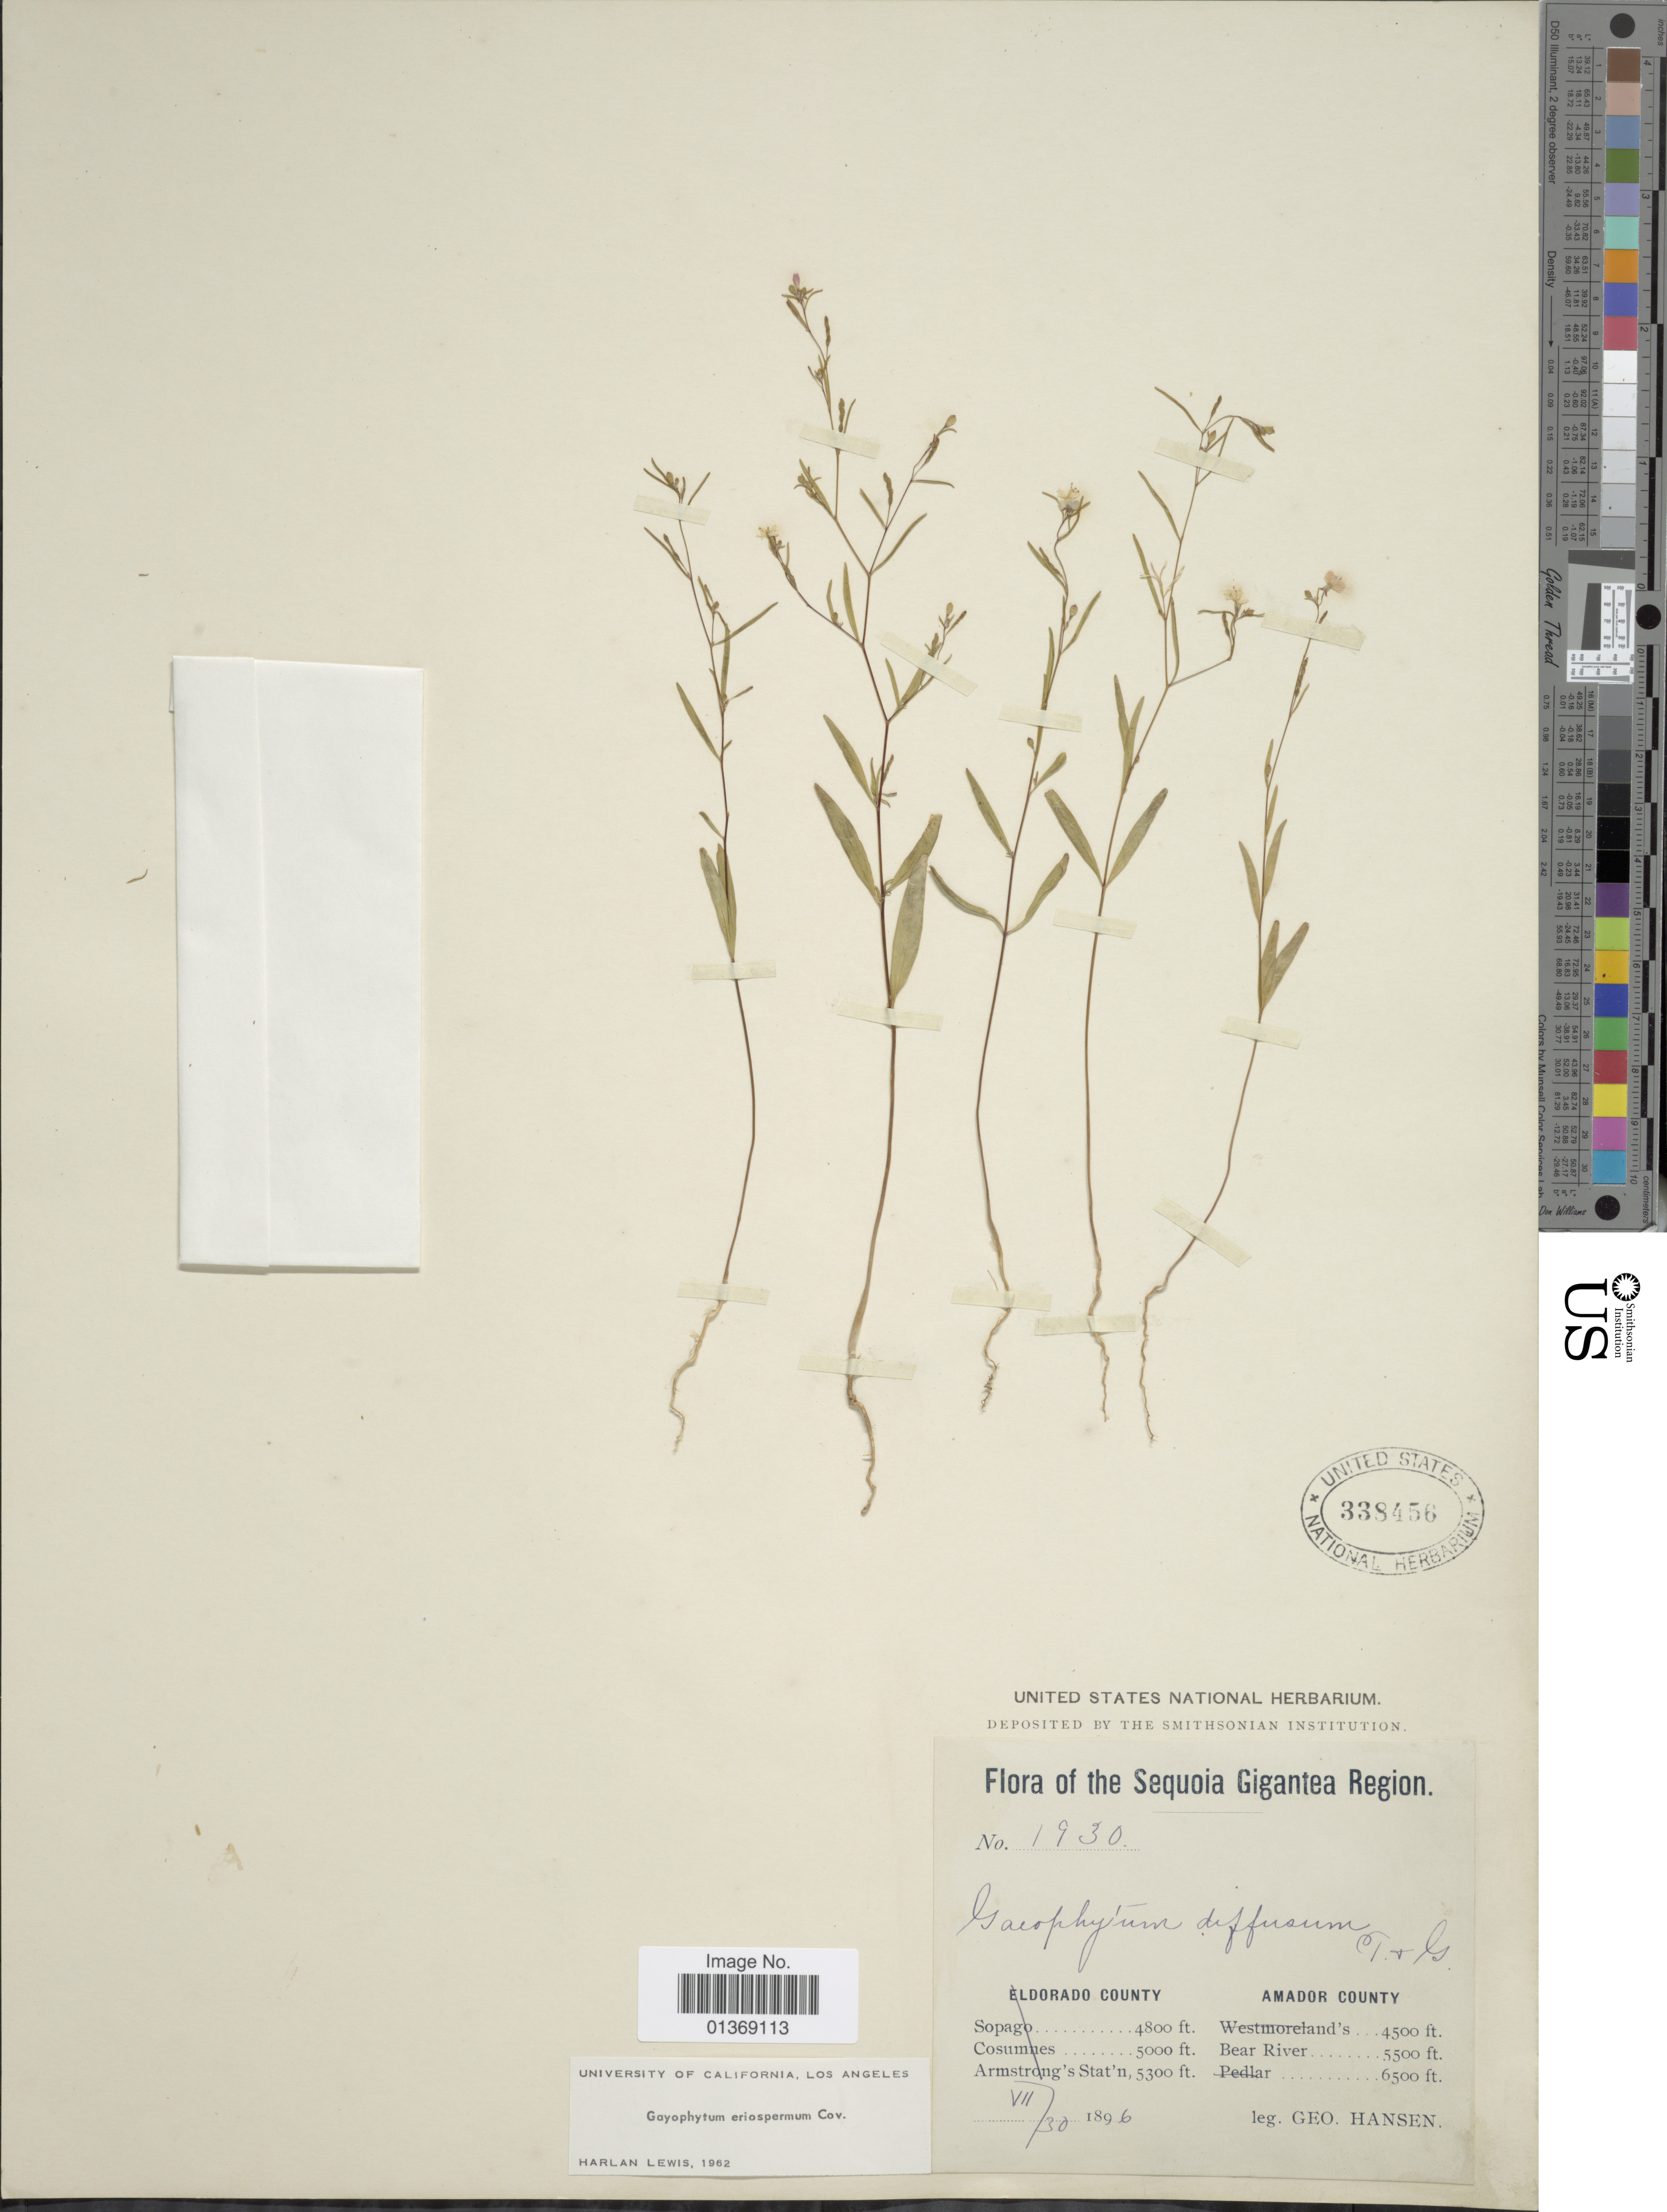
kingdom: Plantae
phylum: Tracheophyta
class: Magnoliopsida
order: Myrtales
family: Onagraceae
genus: Gayophytum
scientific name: Gayophytum eriospermum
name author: Coville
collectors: G. Hansen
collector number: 1930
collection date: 1896-07-30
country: United States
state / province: California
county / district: Amador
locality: Sequoia Gigantea Region, Amador County, Bear River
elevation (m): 1676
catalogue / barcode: US 338456